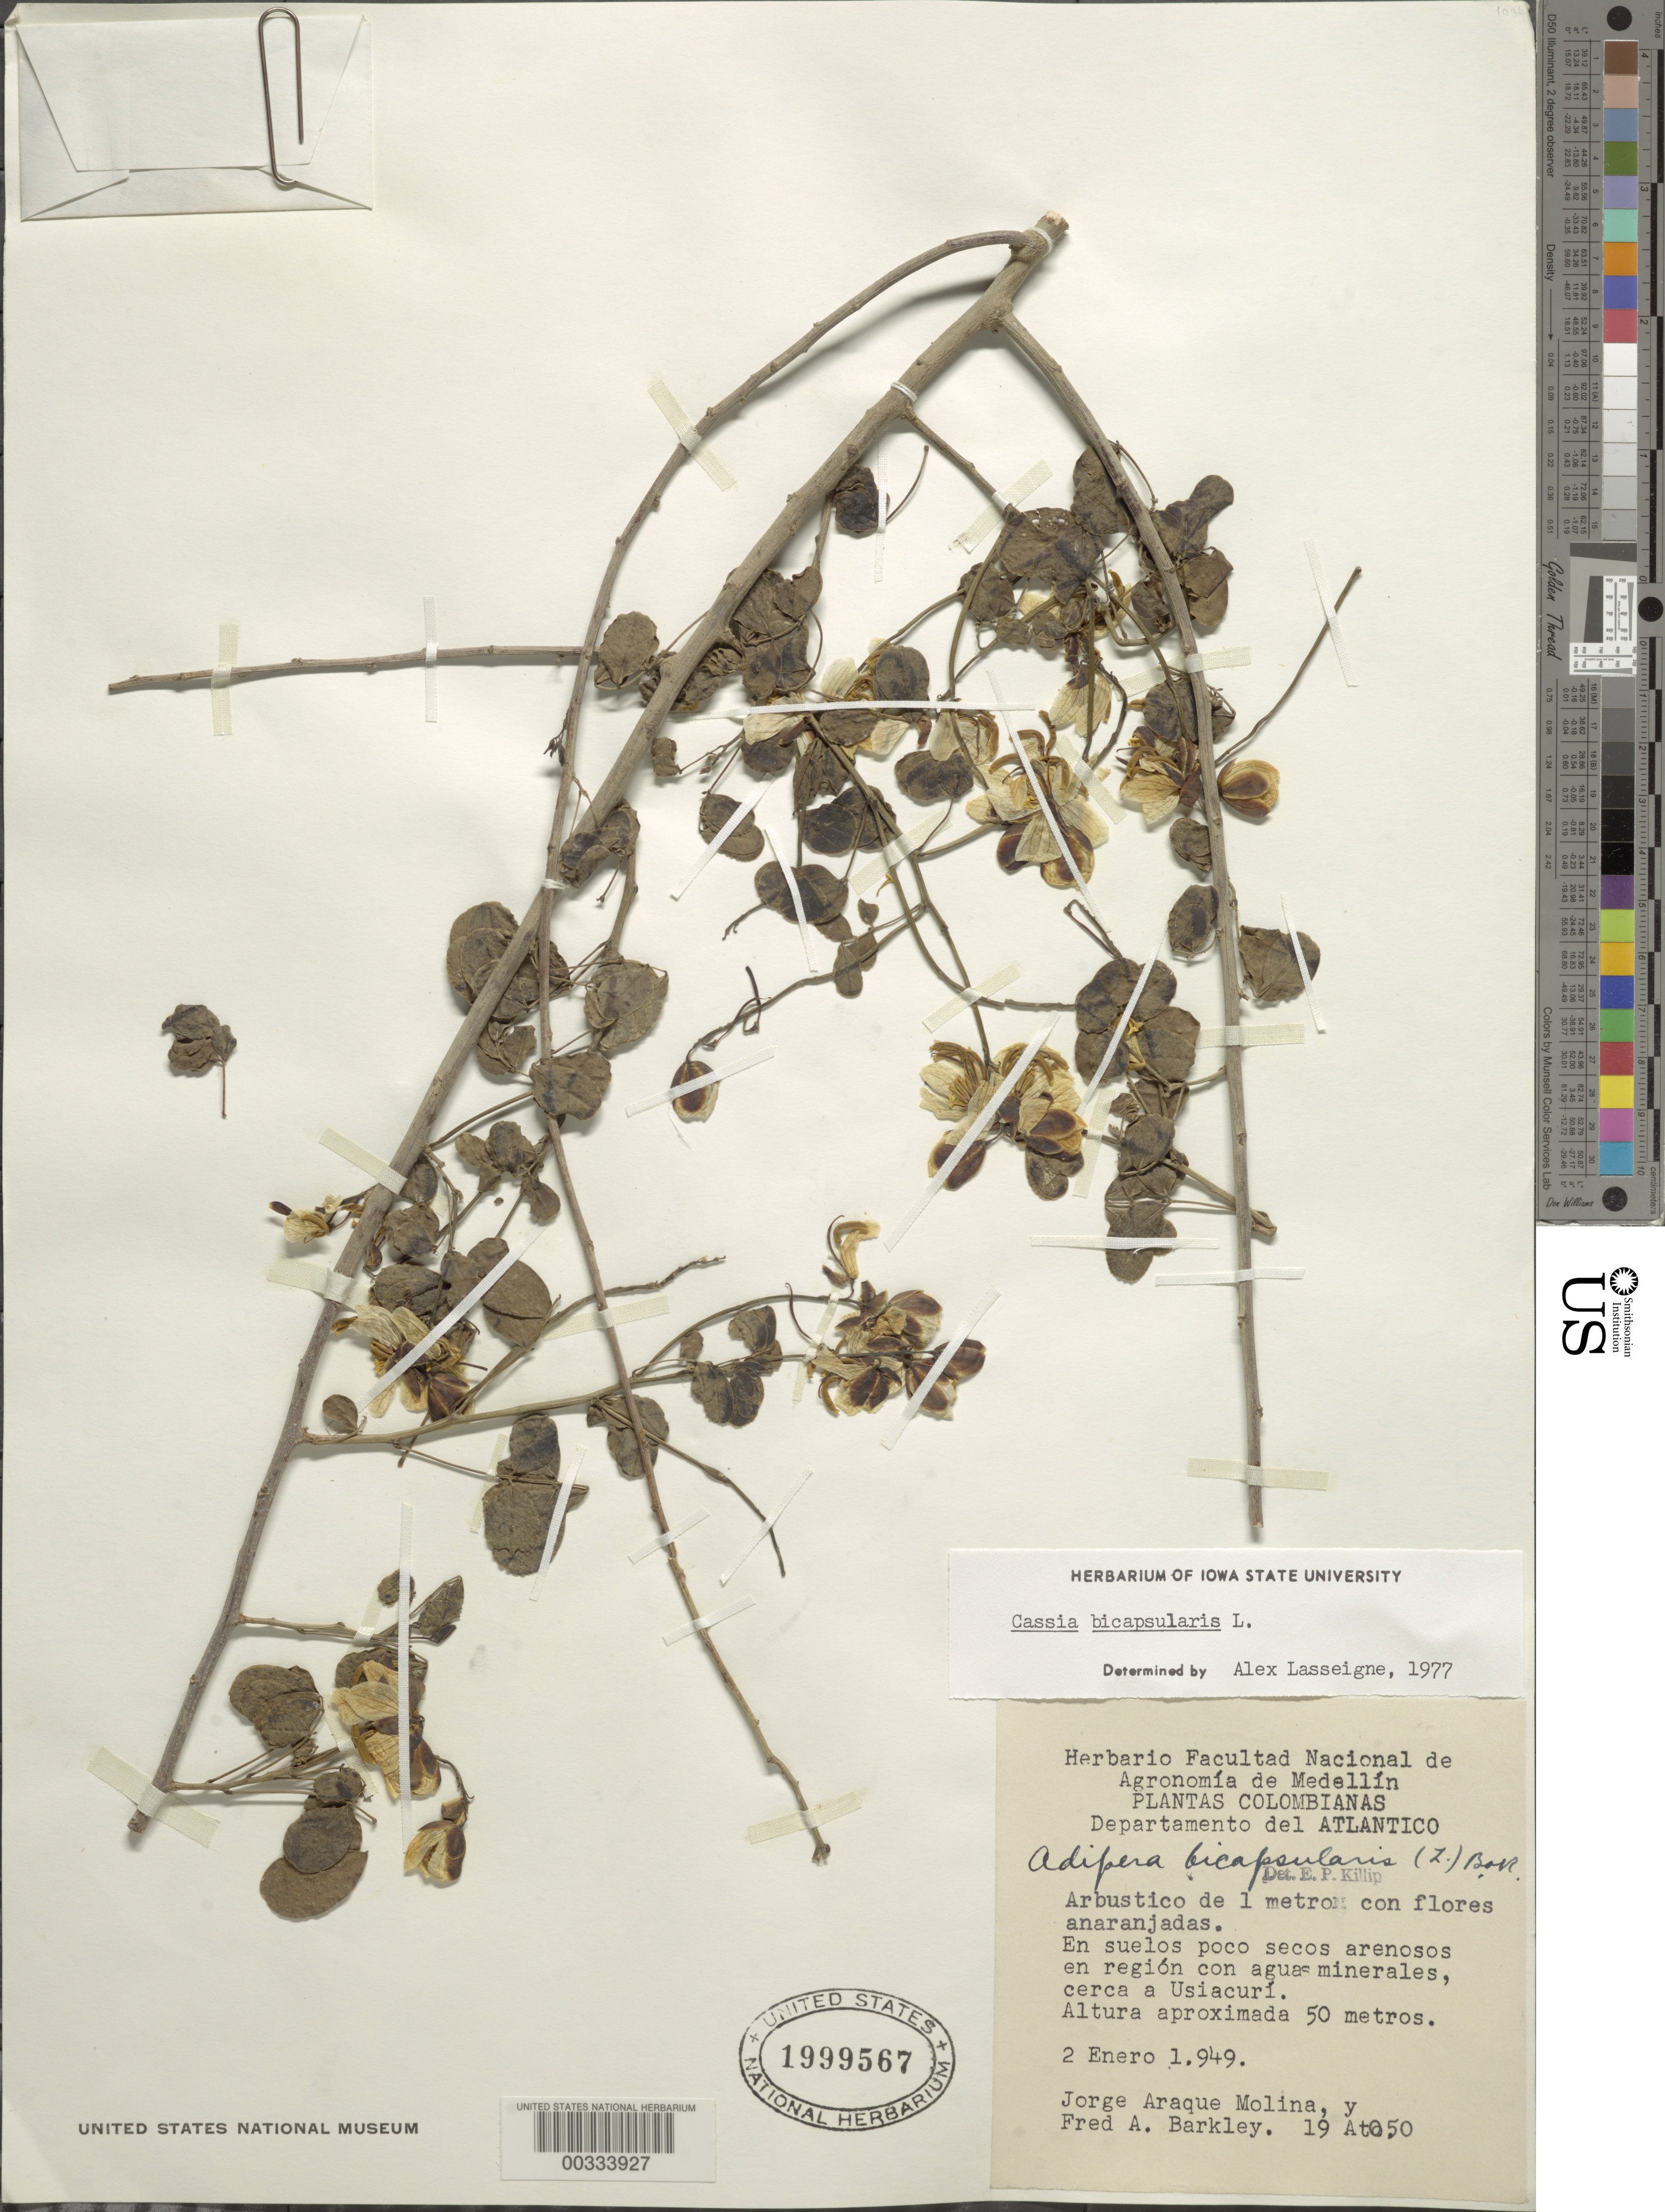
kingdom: Plantae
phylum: Tracheophyta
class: Magnoliopsida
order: Fabales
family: Fabaceae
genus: Senna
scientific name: Senna bicapsularis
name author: (L.) Roxb.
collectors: J. Araque Molina & F. A. Barkley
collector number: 19at050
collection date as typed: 02 Jan 1949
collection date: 1949-01-02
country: Colombia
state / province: Atlántico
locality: Ca Usiacuri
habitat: Ground with a little secondary sand, a region with mineral water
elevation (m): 50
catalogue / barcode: US 1999567